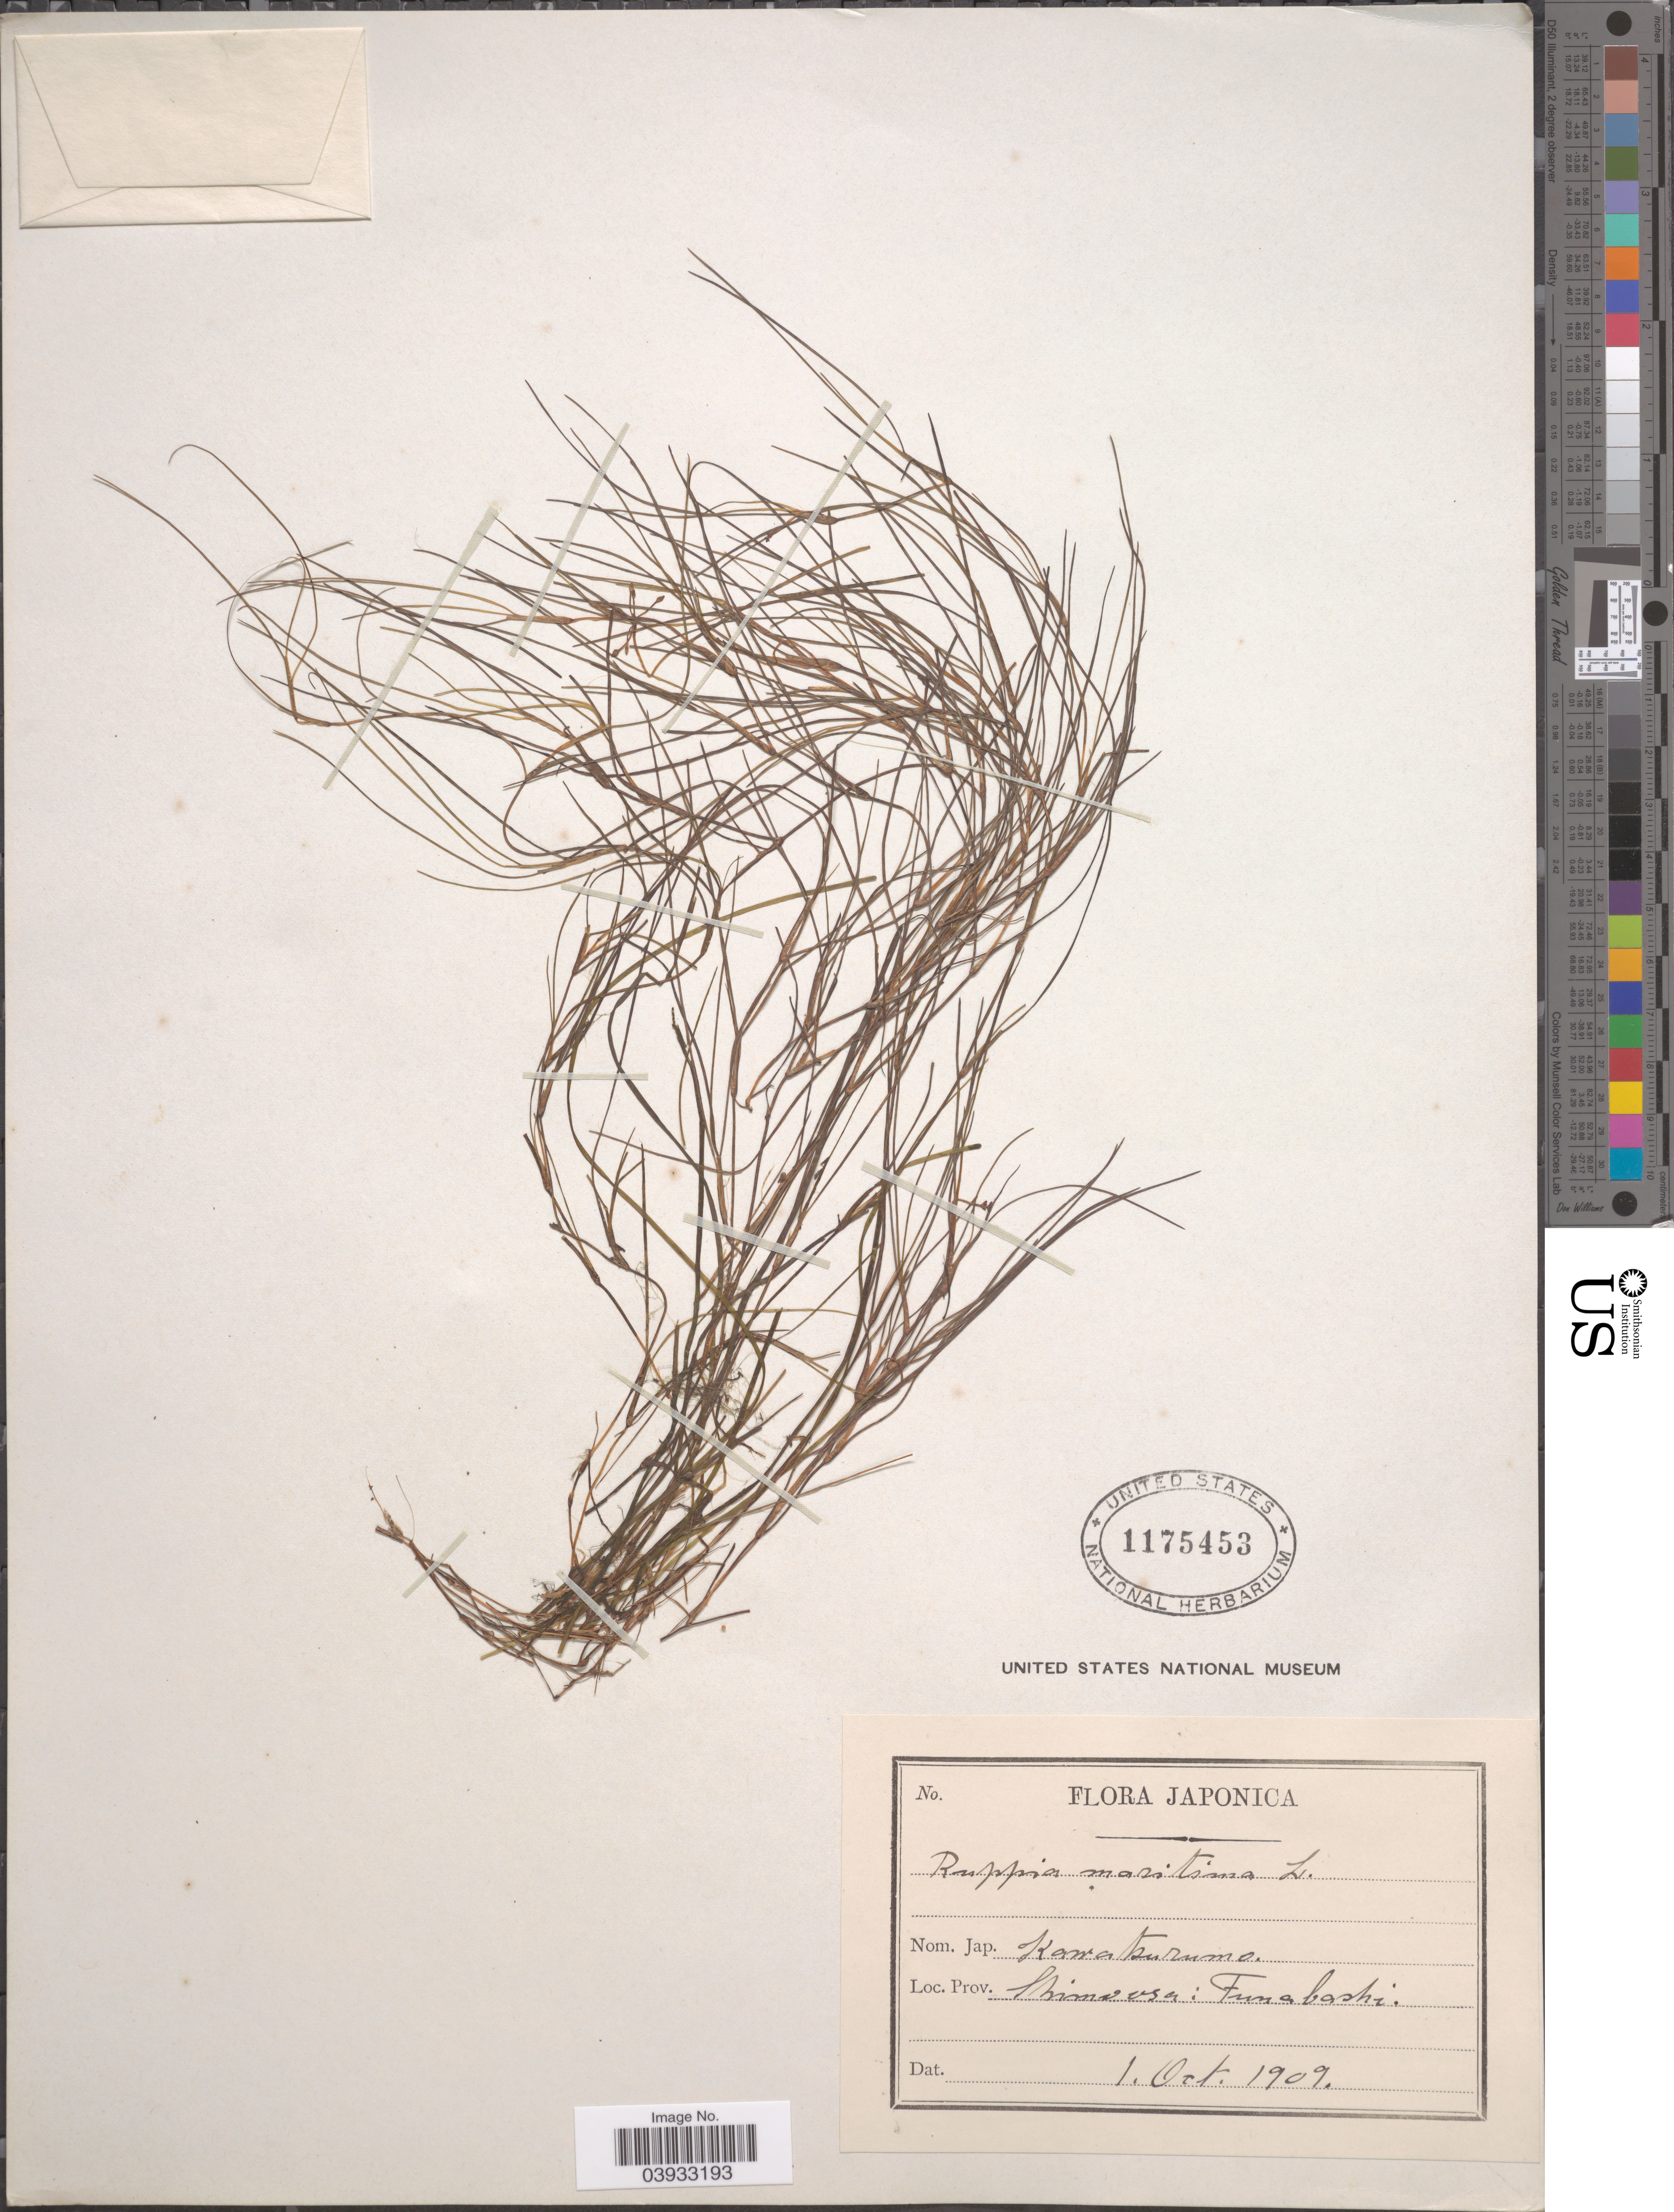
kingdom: Plantae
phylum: Tracheophyta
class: Liliopsida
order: Alismatales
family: Ruppiaceae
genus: Ruppia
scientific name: Ruppia maritima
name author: L.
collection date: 1909-10-01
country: Japan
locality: Prov. Shimoosa: Funabashi.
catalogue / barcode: US 1175453